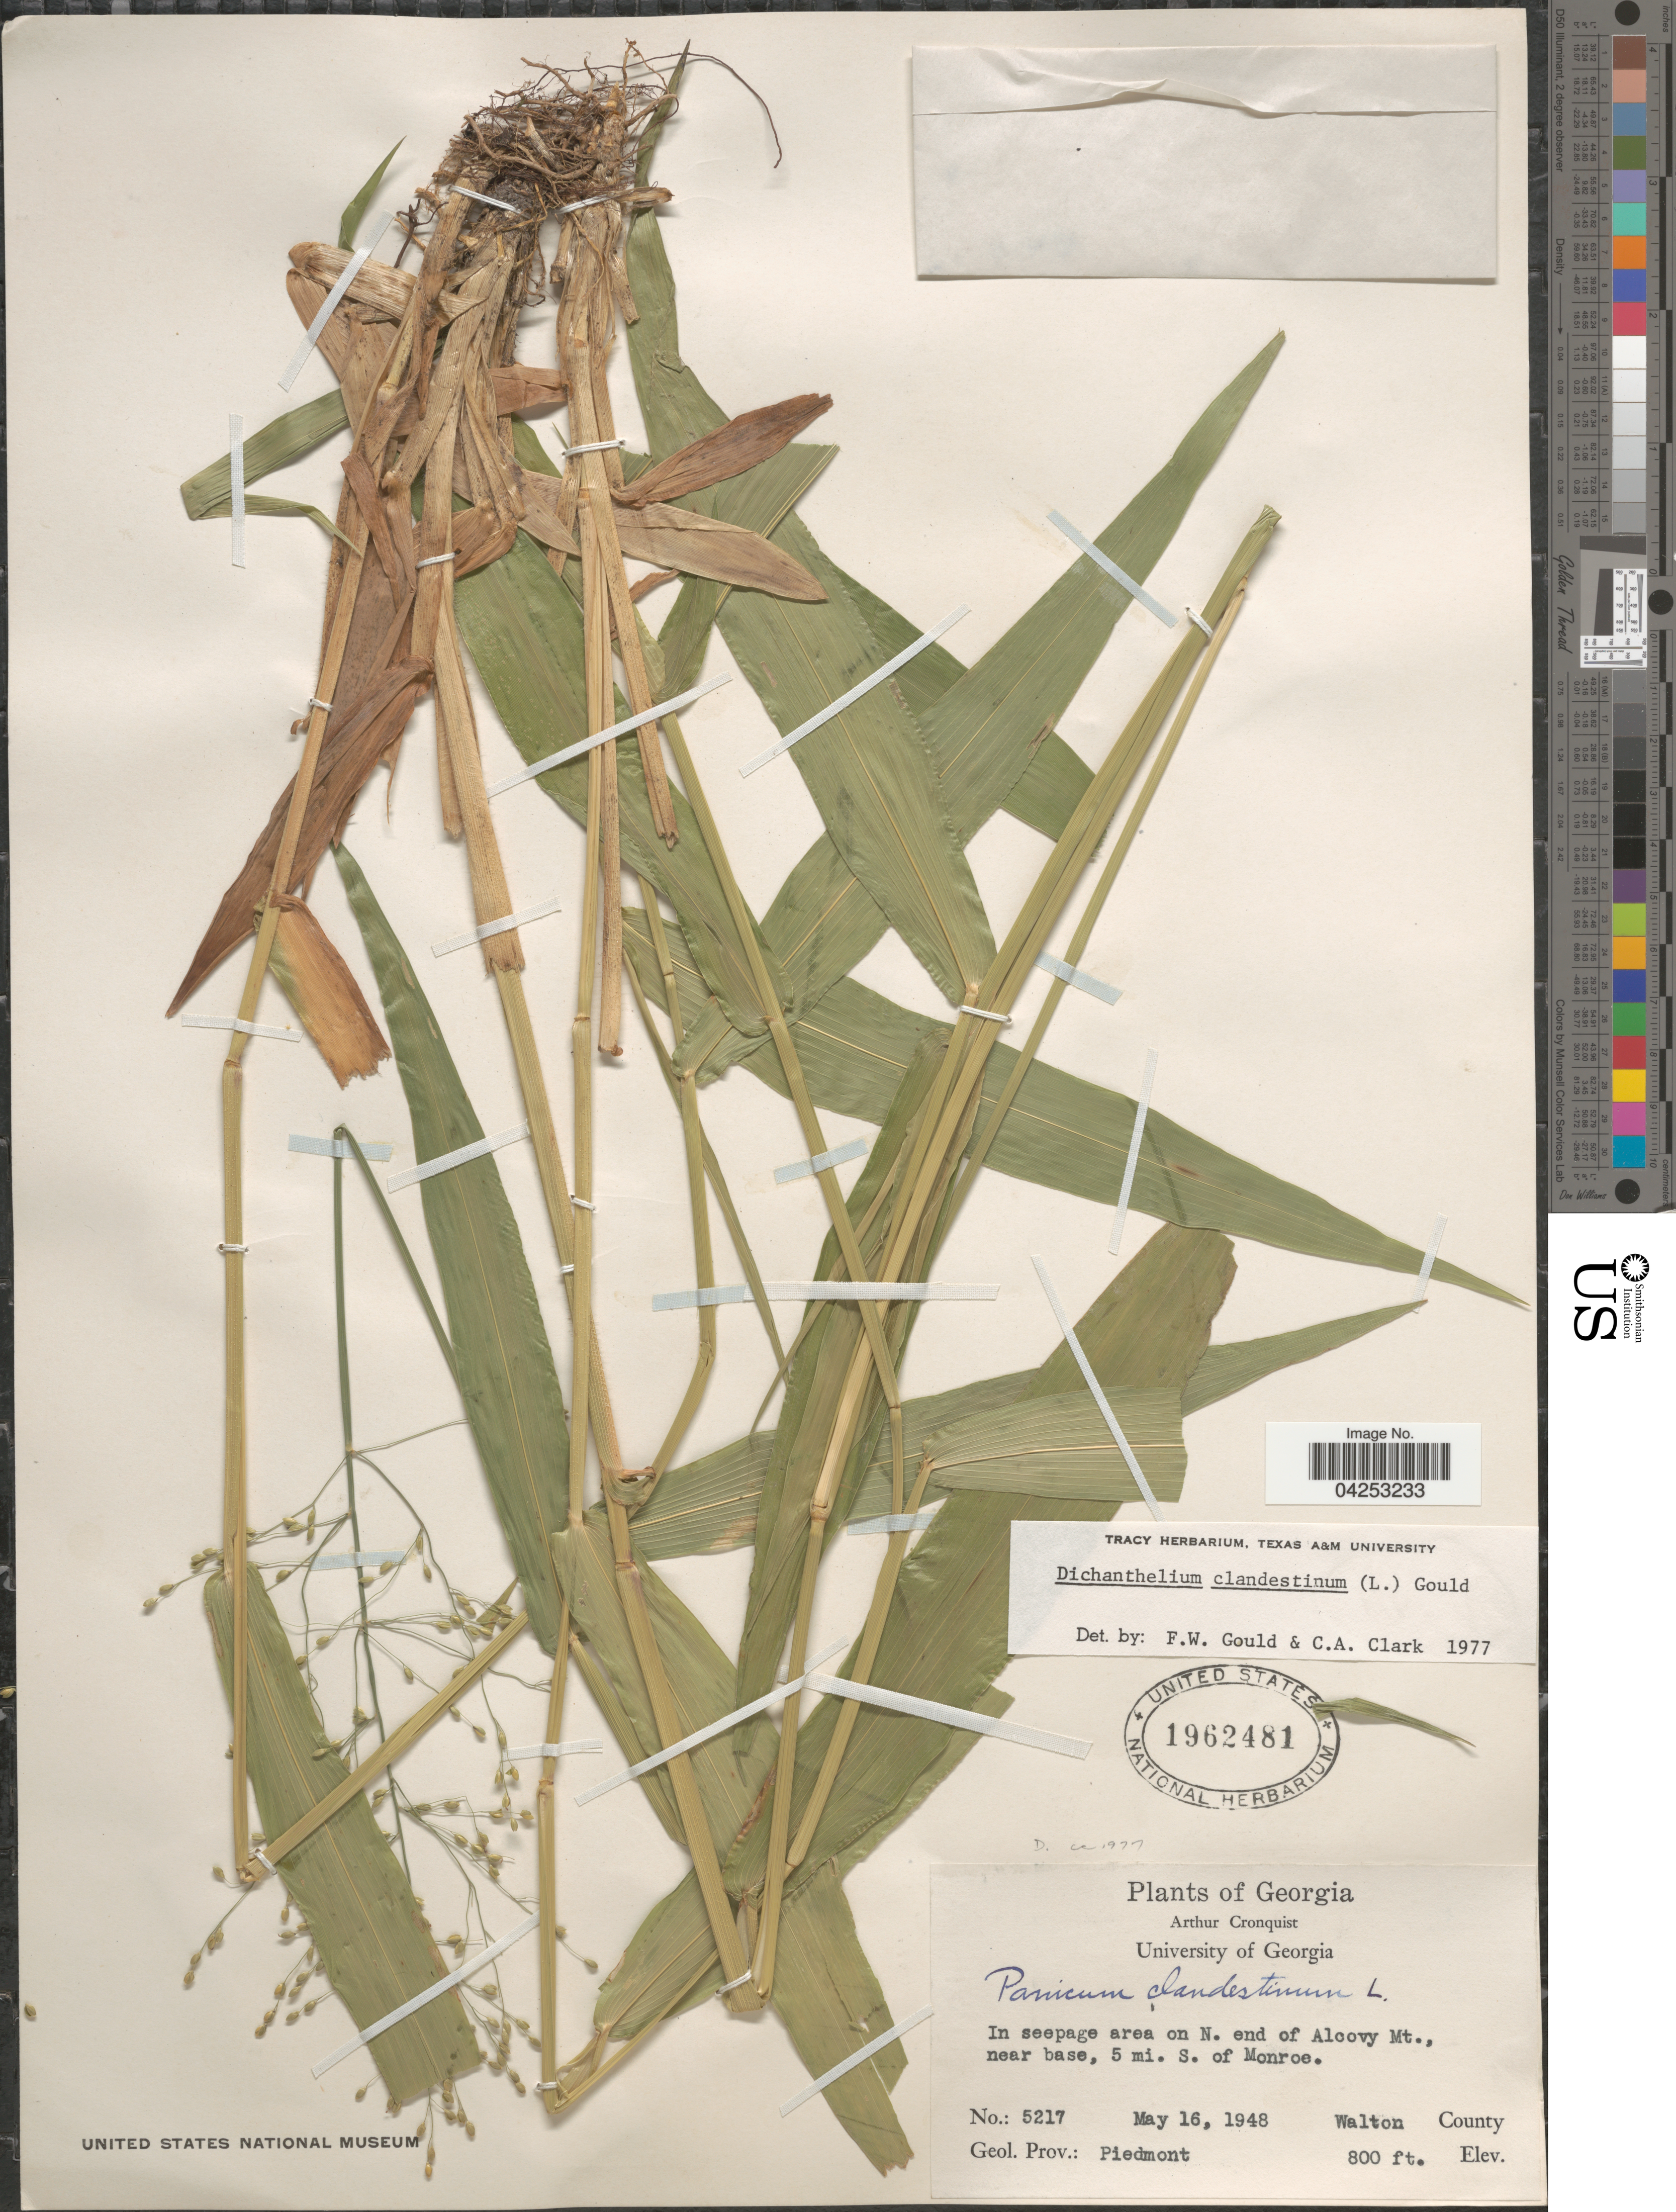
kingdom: Plantae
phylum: Tracheophyta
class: Liliopsida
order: Poales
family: Poaceae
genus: Dichanthelium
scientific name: Dichanthelium clandestinum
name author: (L.) Gould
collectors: A. J. Cronquist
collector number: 5217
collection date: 1948-05-16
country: United States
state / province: Georgia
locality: In seepage area on N. end of Alcovy Mt., near base, 5 mi. S. of Monroe. Walton County. Geol. Prov.: Piedmont.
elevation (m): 244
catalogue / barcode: US 1962481